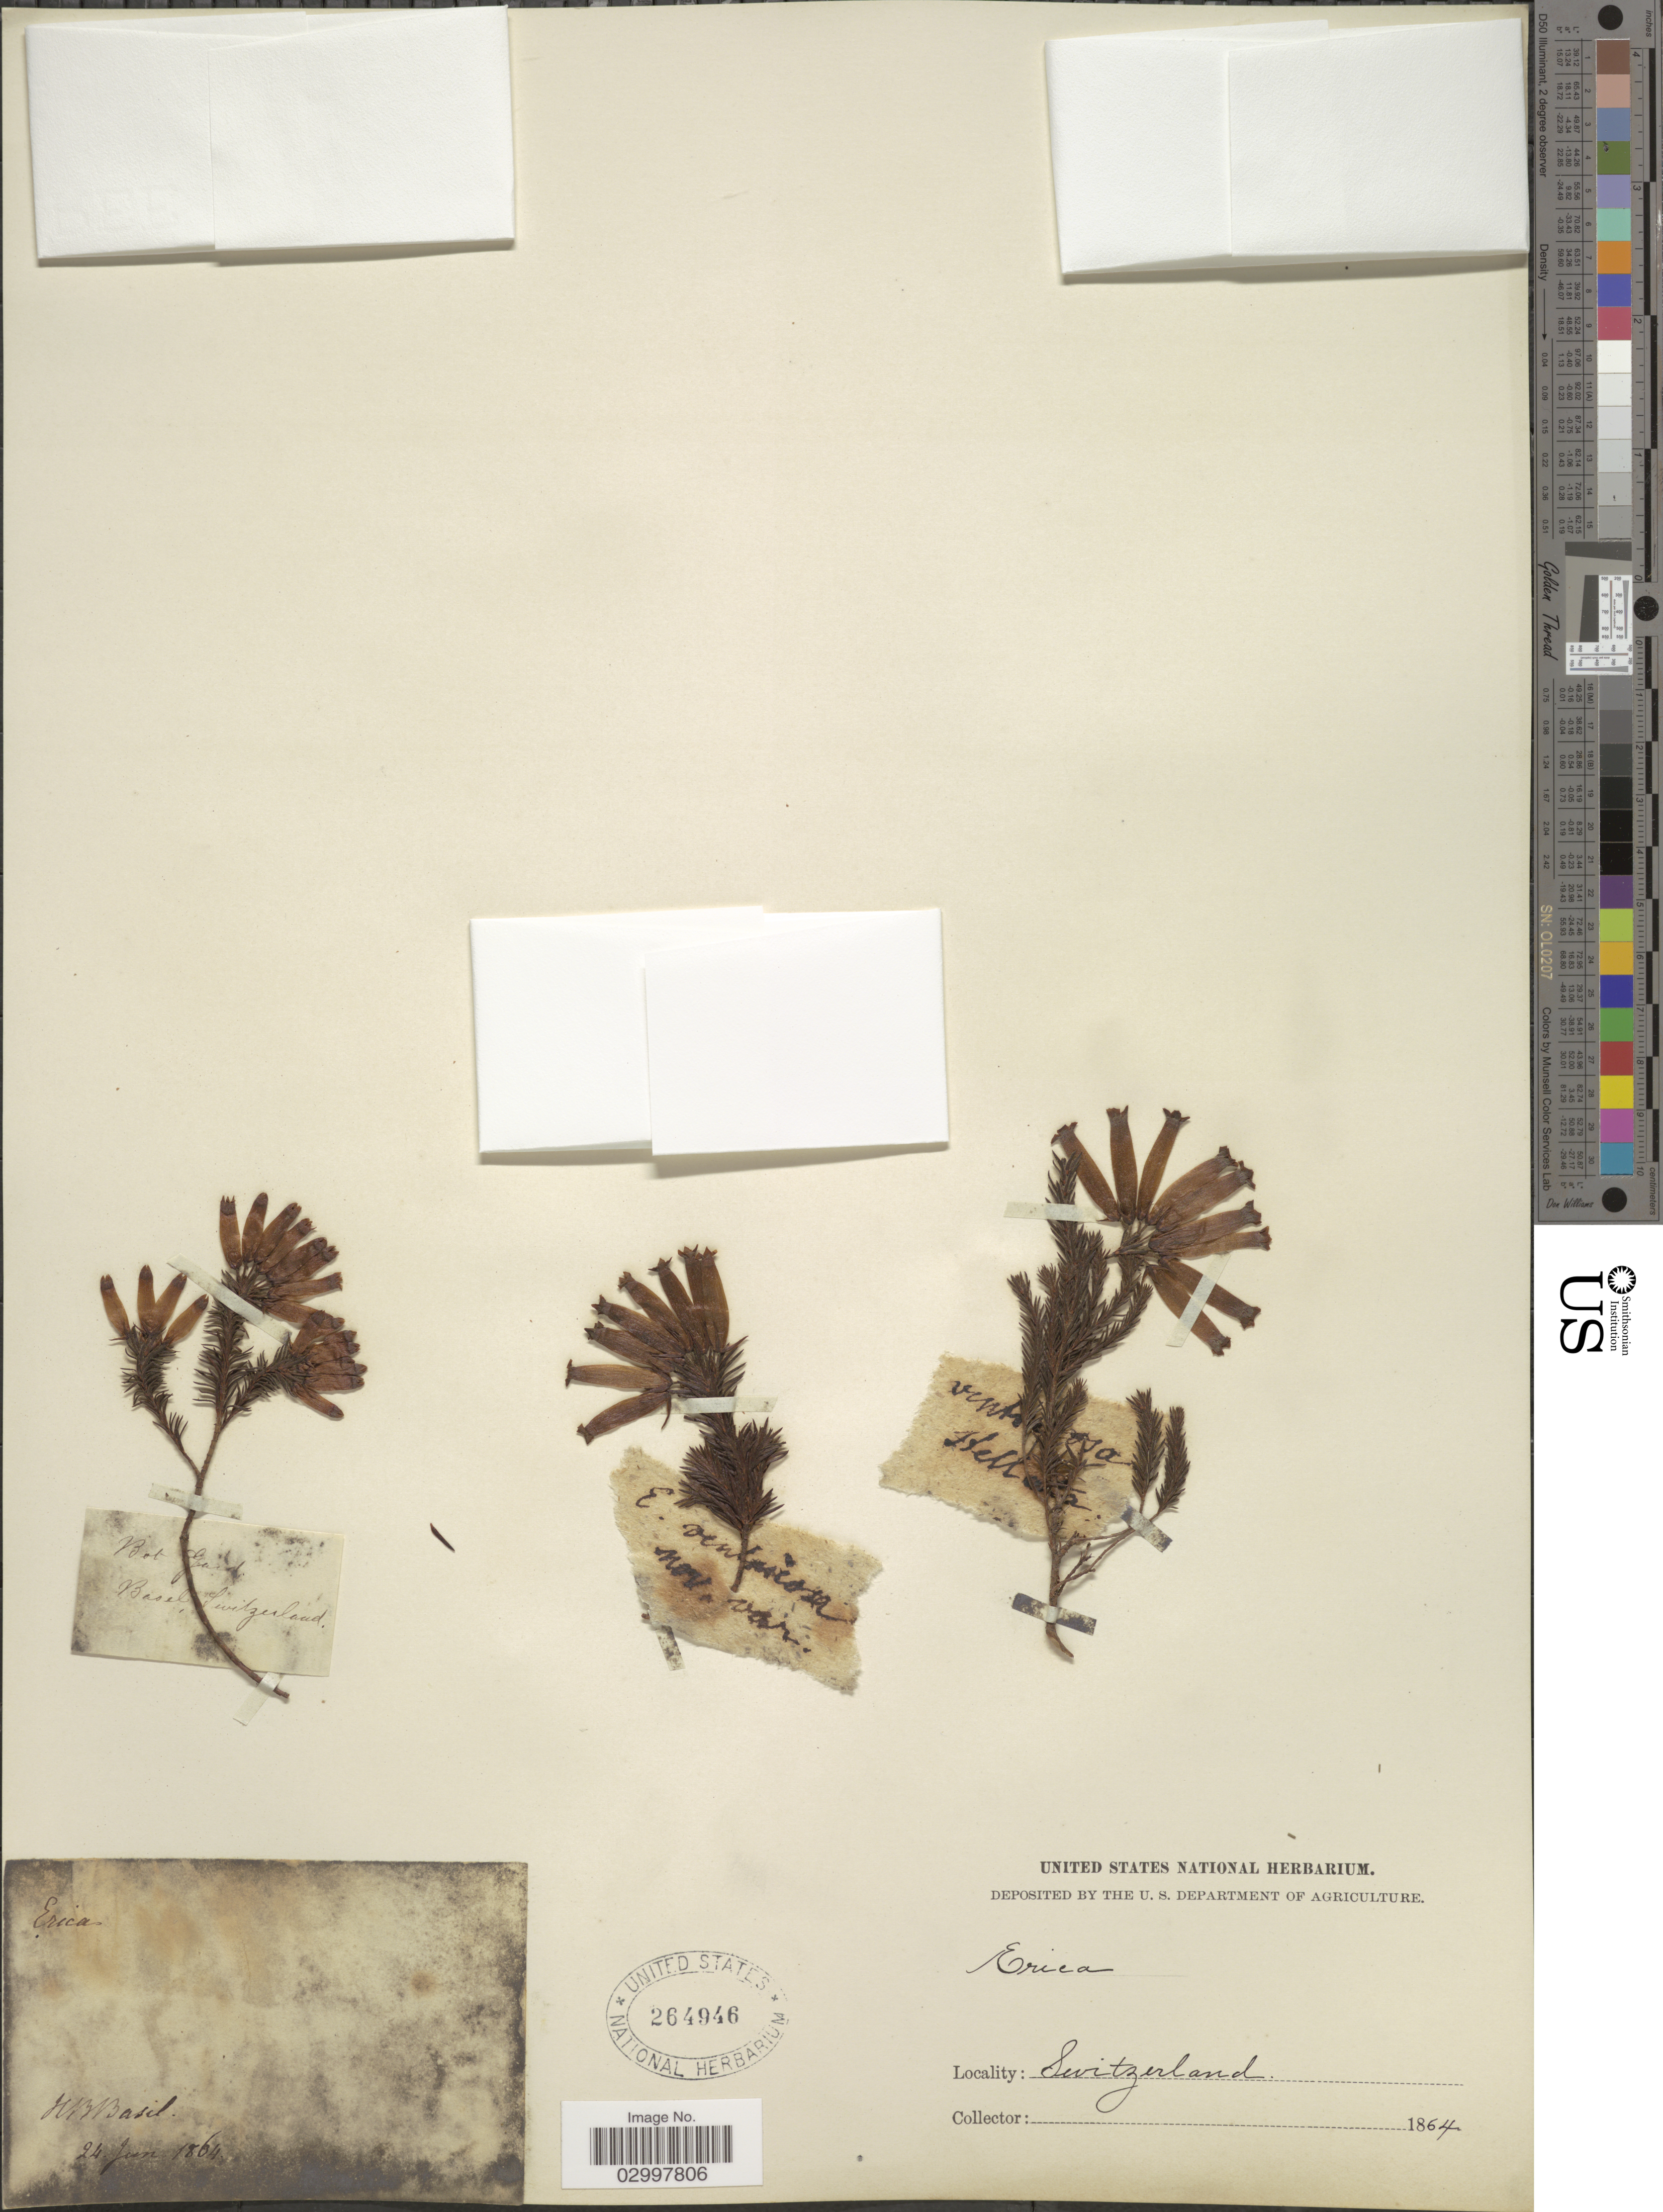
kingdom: Plantae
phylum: Tracheophyta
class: Magnoliopsida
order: Ericales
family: Ericaceae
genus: Erica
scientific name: Erica sp.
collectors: ex herb. United States National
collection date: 1864-06-24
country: Switzerland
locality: Bot. Gard. Basil. H B Basil.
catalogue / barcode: US 264946